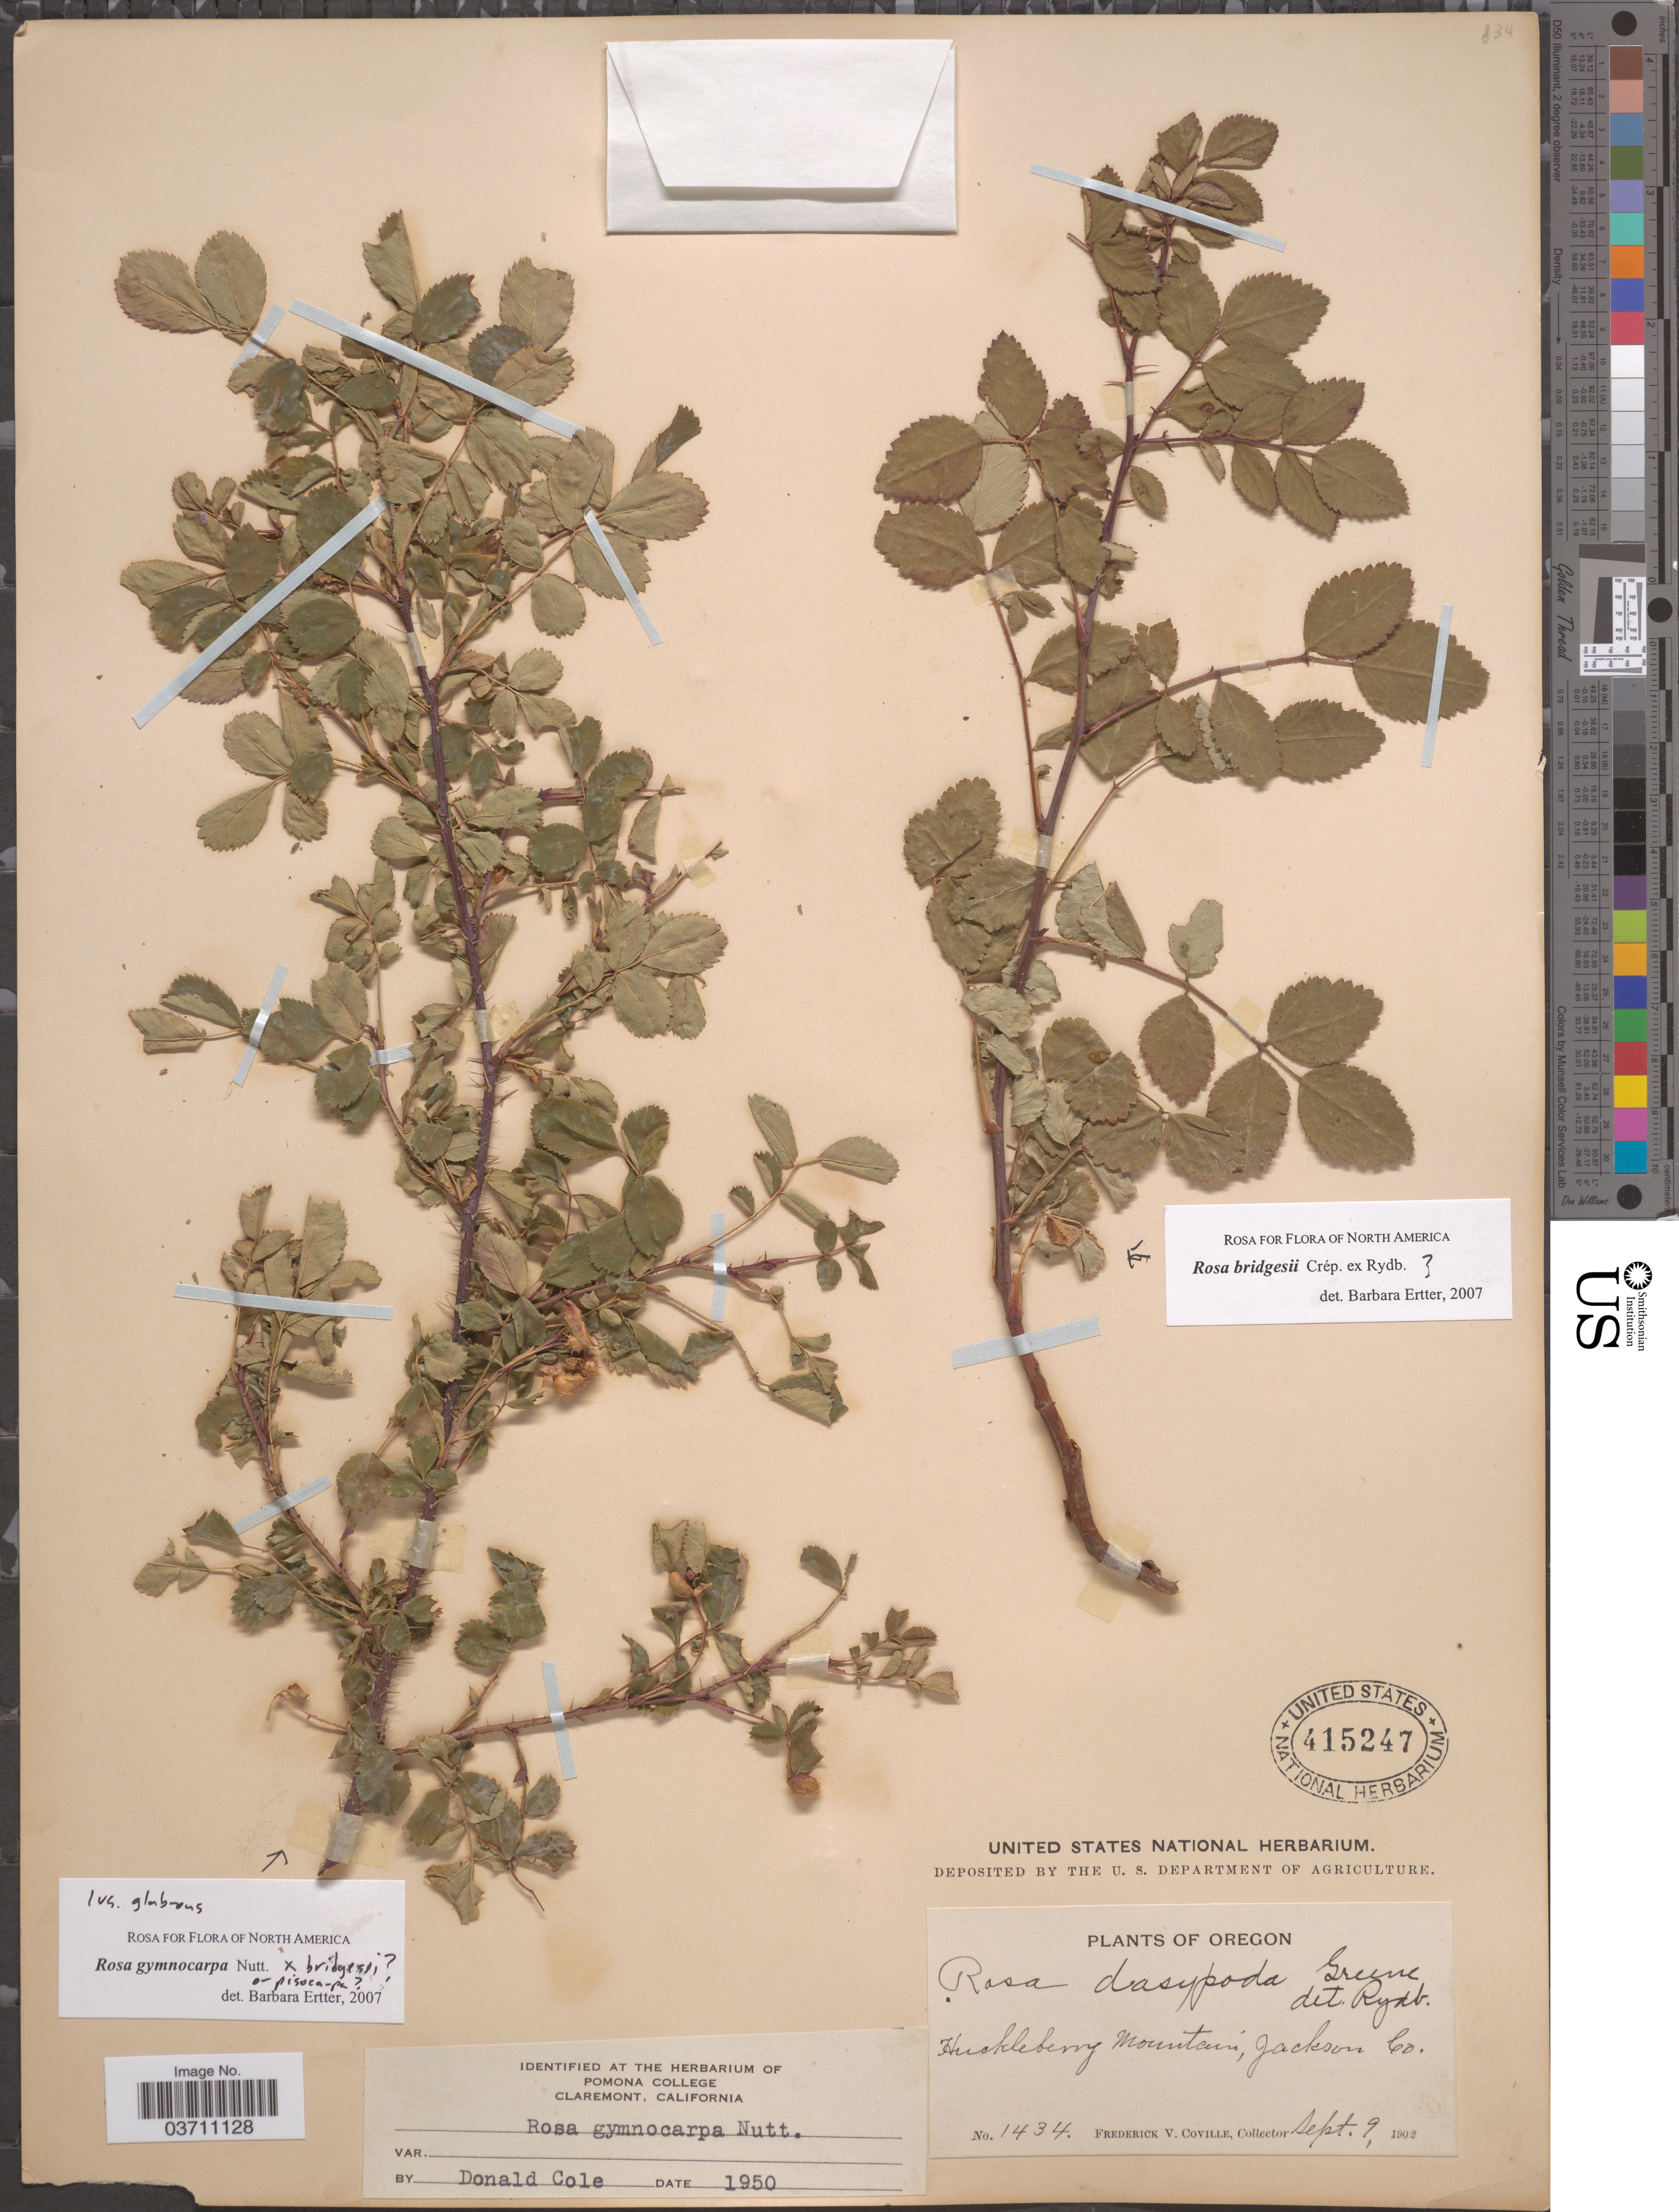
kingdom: Plantae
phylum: Tracheophyta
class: Magnoliopsida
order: Rosales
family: Rosaceae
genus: Rosa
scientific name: Rosa gymnocarpa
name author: Nutt.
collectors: F. V. Coville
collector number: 1434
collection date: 1902-09-09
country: United States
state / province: Oregon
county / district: Jackson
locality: Huckleberry Mountain, Jackson Co.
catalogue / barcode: US 415247